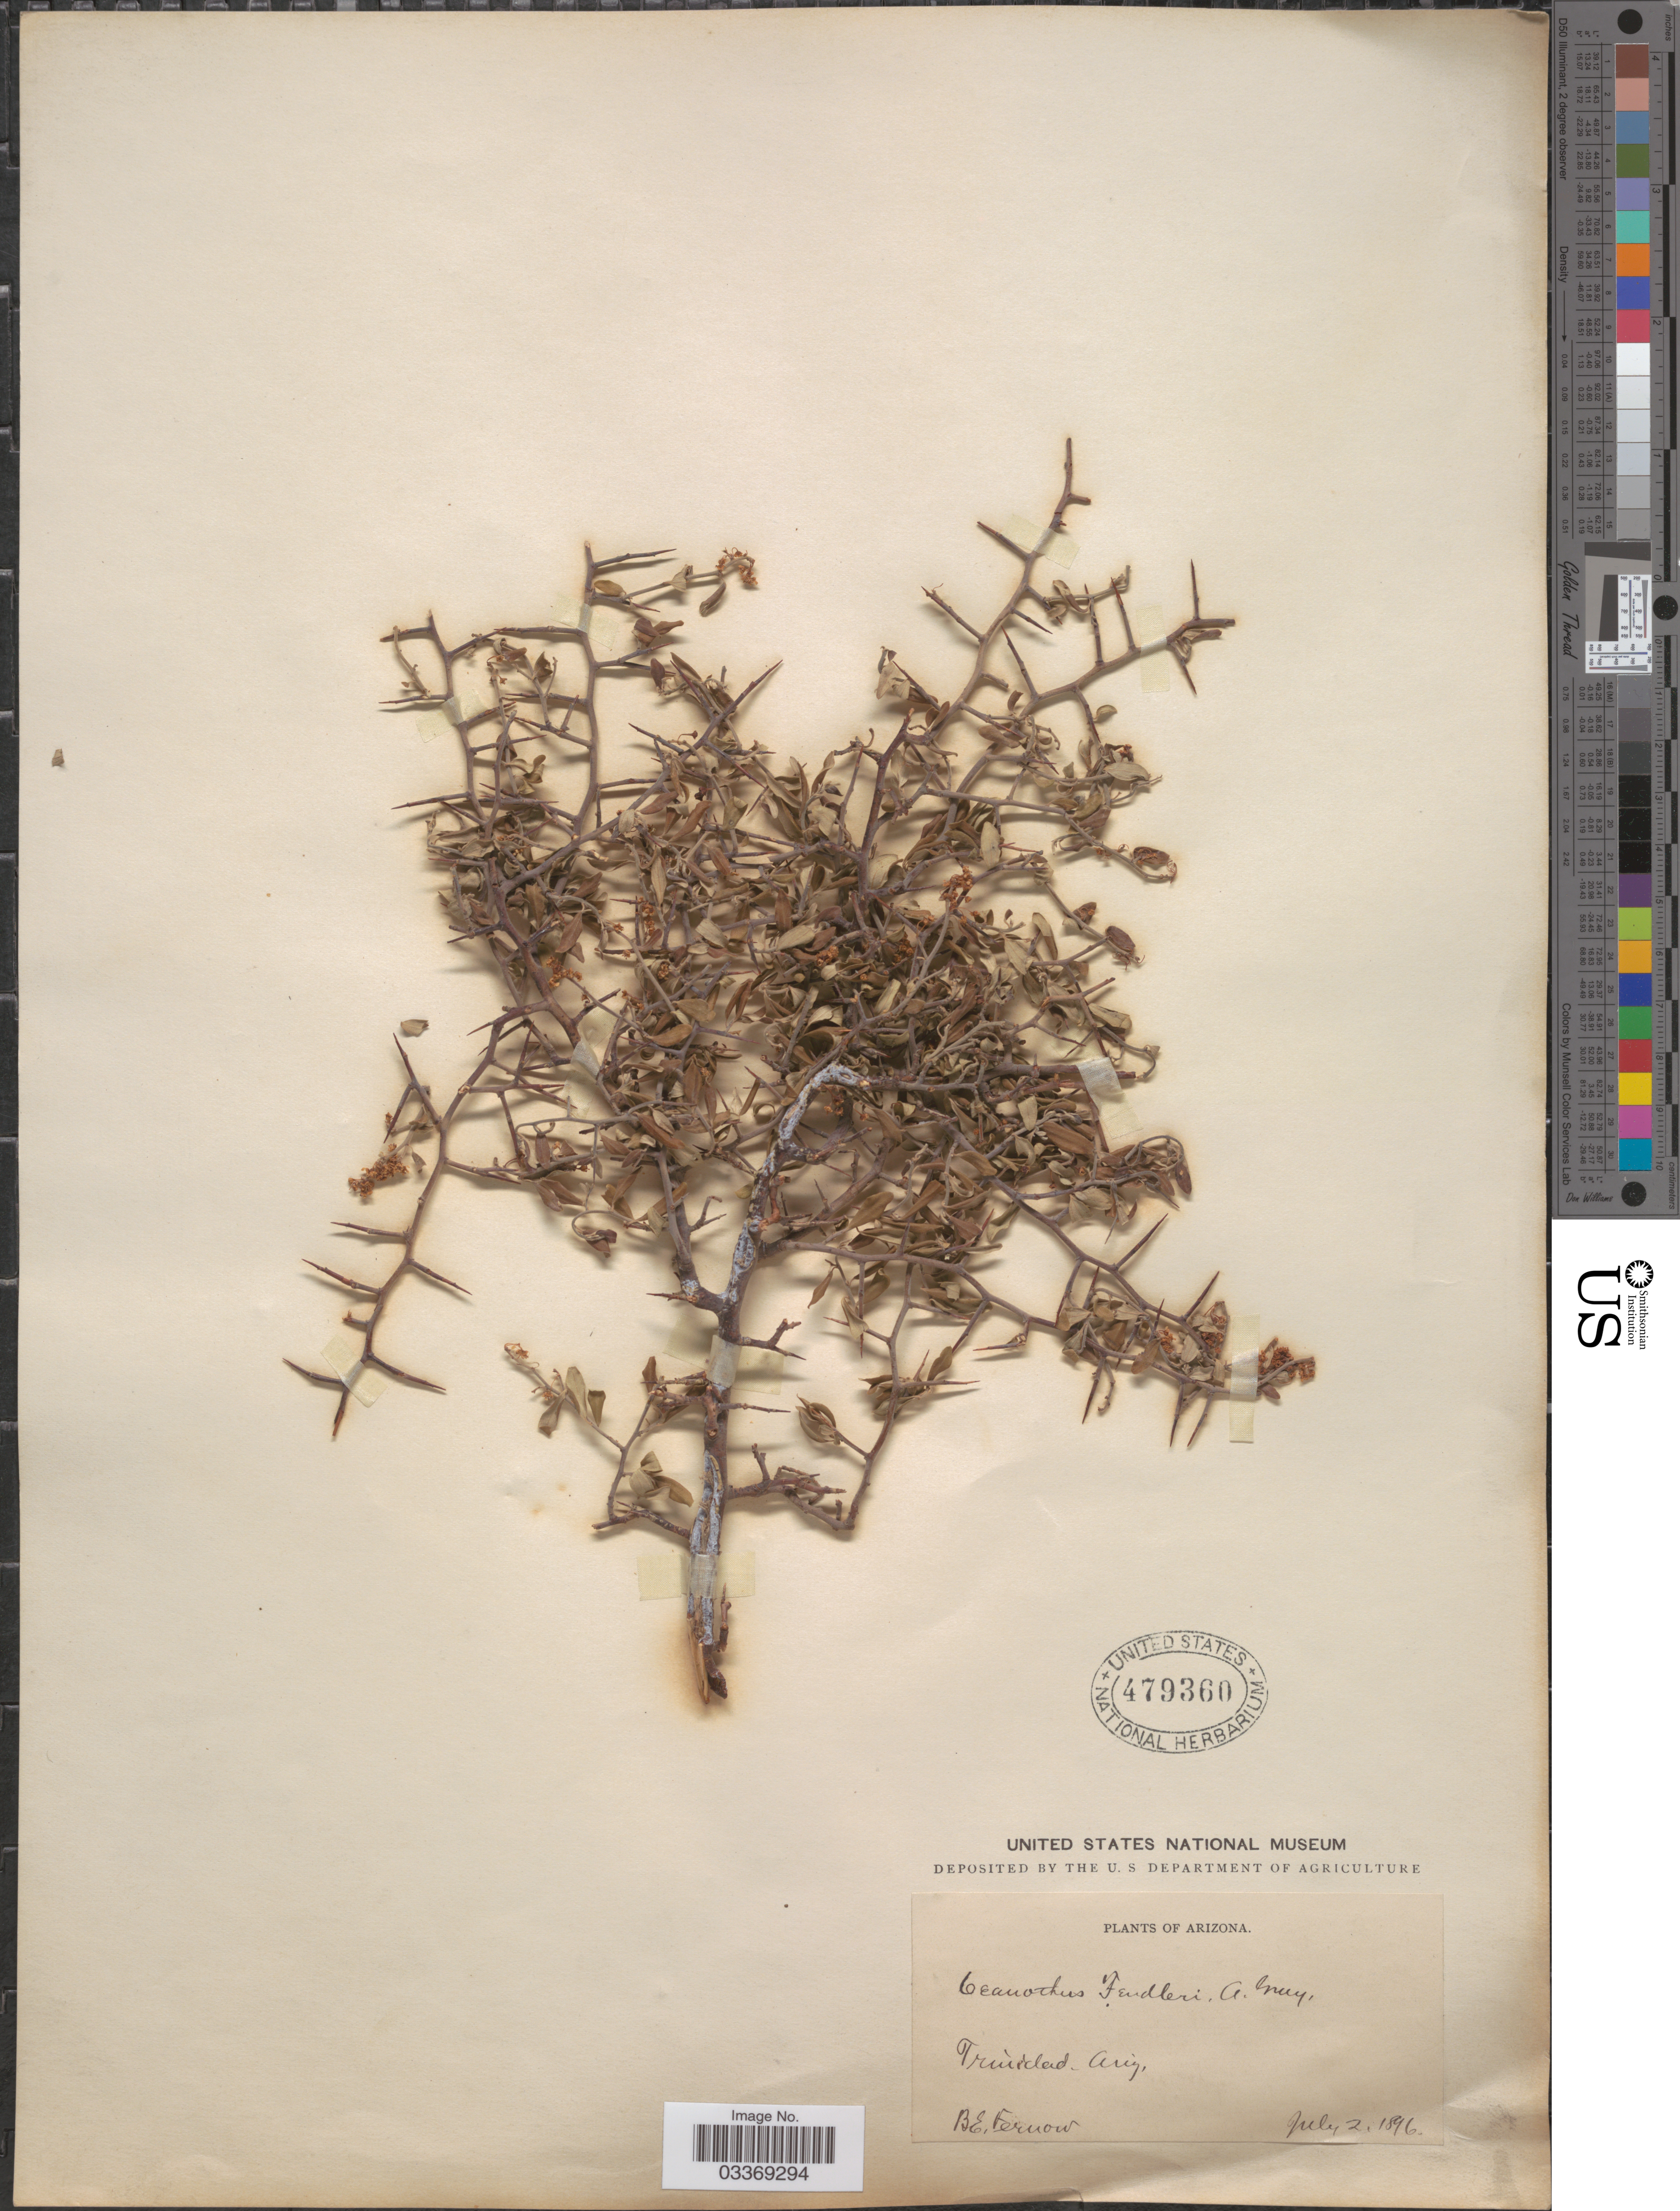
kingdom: Plantae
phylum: Tracheophyta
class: Magnoliopsida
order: Rosales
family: Rhamnaceae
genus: Ceanothus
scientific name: Ceanothus fendleri var. viridis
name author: A. Gray ex Trel.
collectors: B. Fernow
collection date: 1896-07-02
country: United States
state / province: Arizona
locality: Trinidad.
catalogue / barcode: US 479360